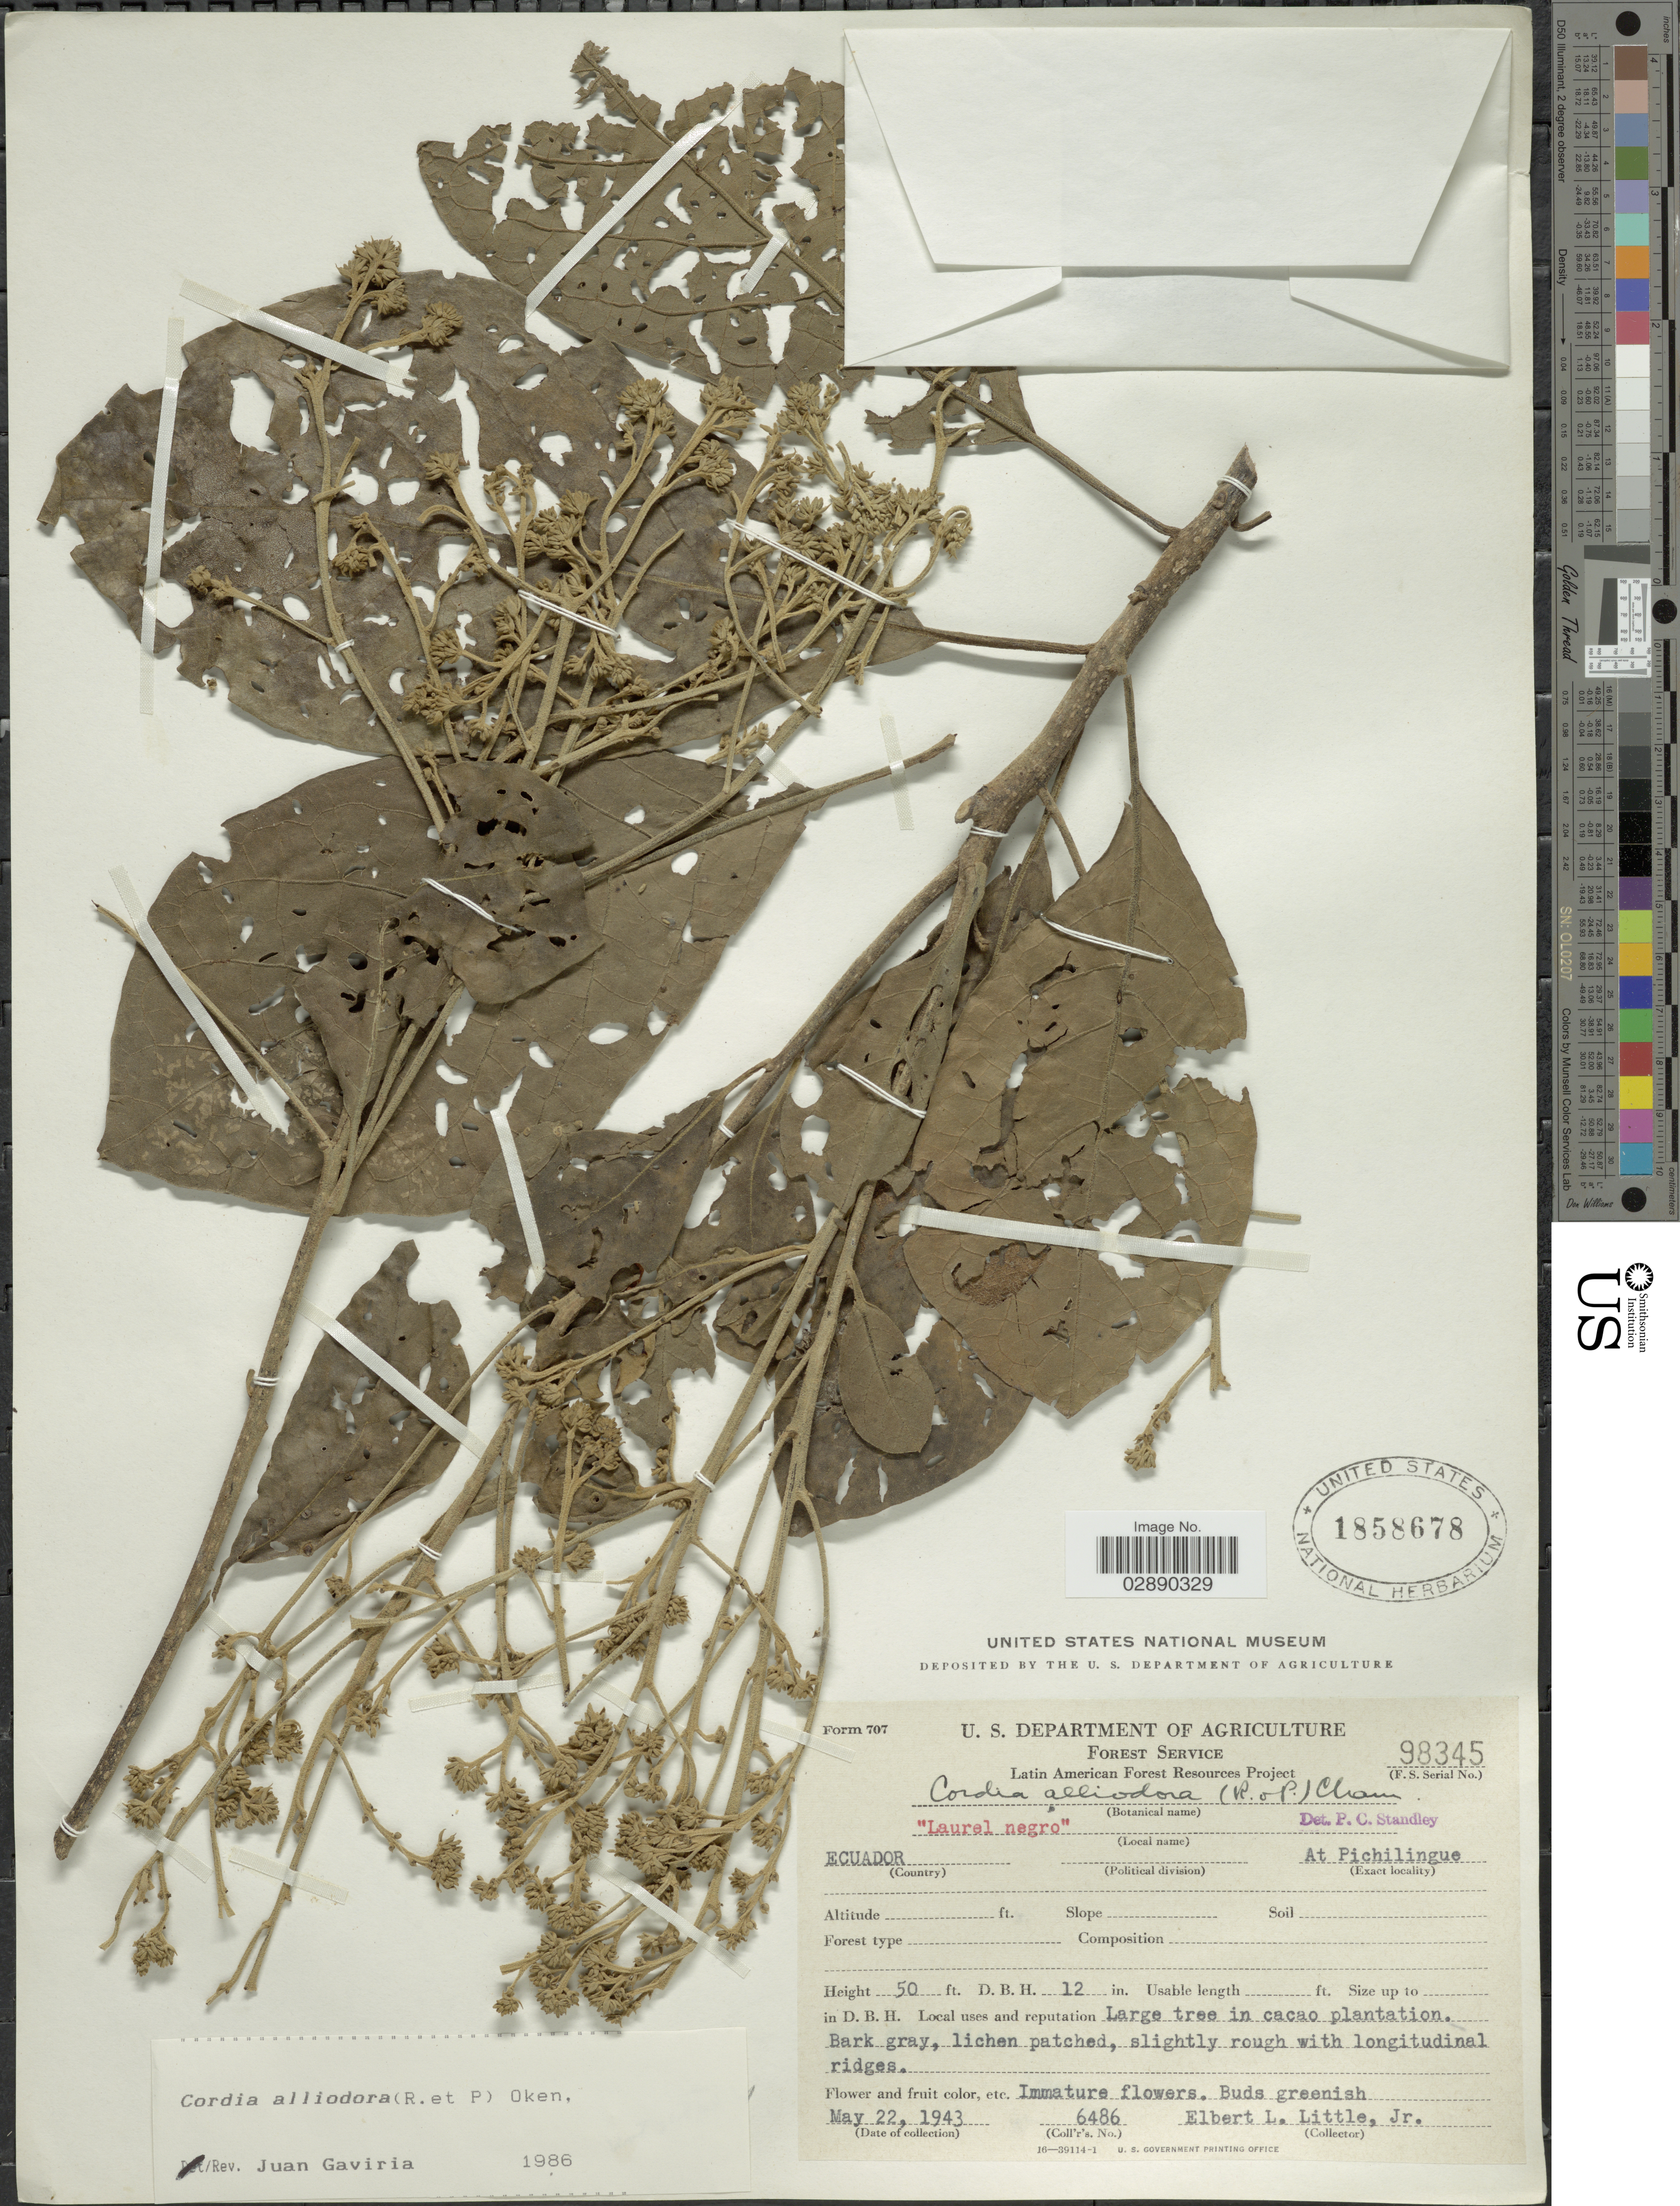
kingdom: Plantae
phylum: Tracheophyta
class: Magnoliopsida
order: Boraginales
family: Cordiaceae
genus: Cordia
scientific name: Cordia alliodora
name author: (Ruiz & Pav.) Oken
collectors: E. L. Little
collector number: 6486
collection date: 1943-05-22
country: Ecuador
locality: At Pichilingue.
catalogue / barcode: US 1858678